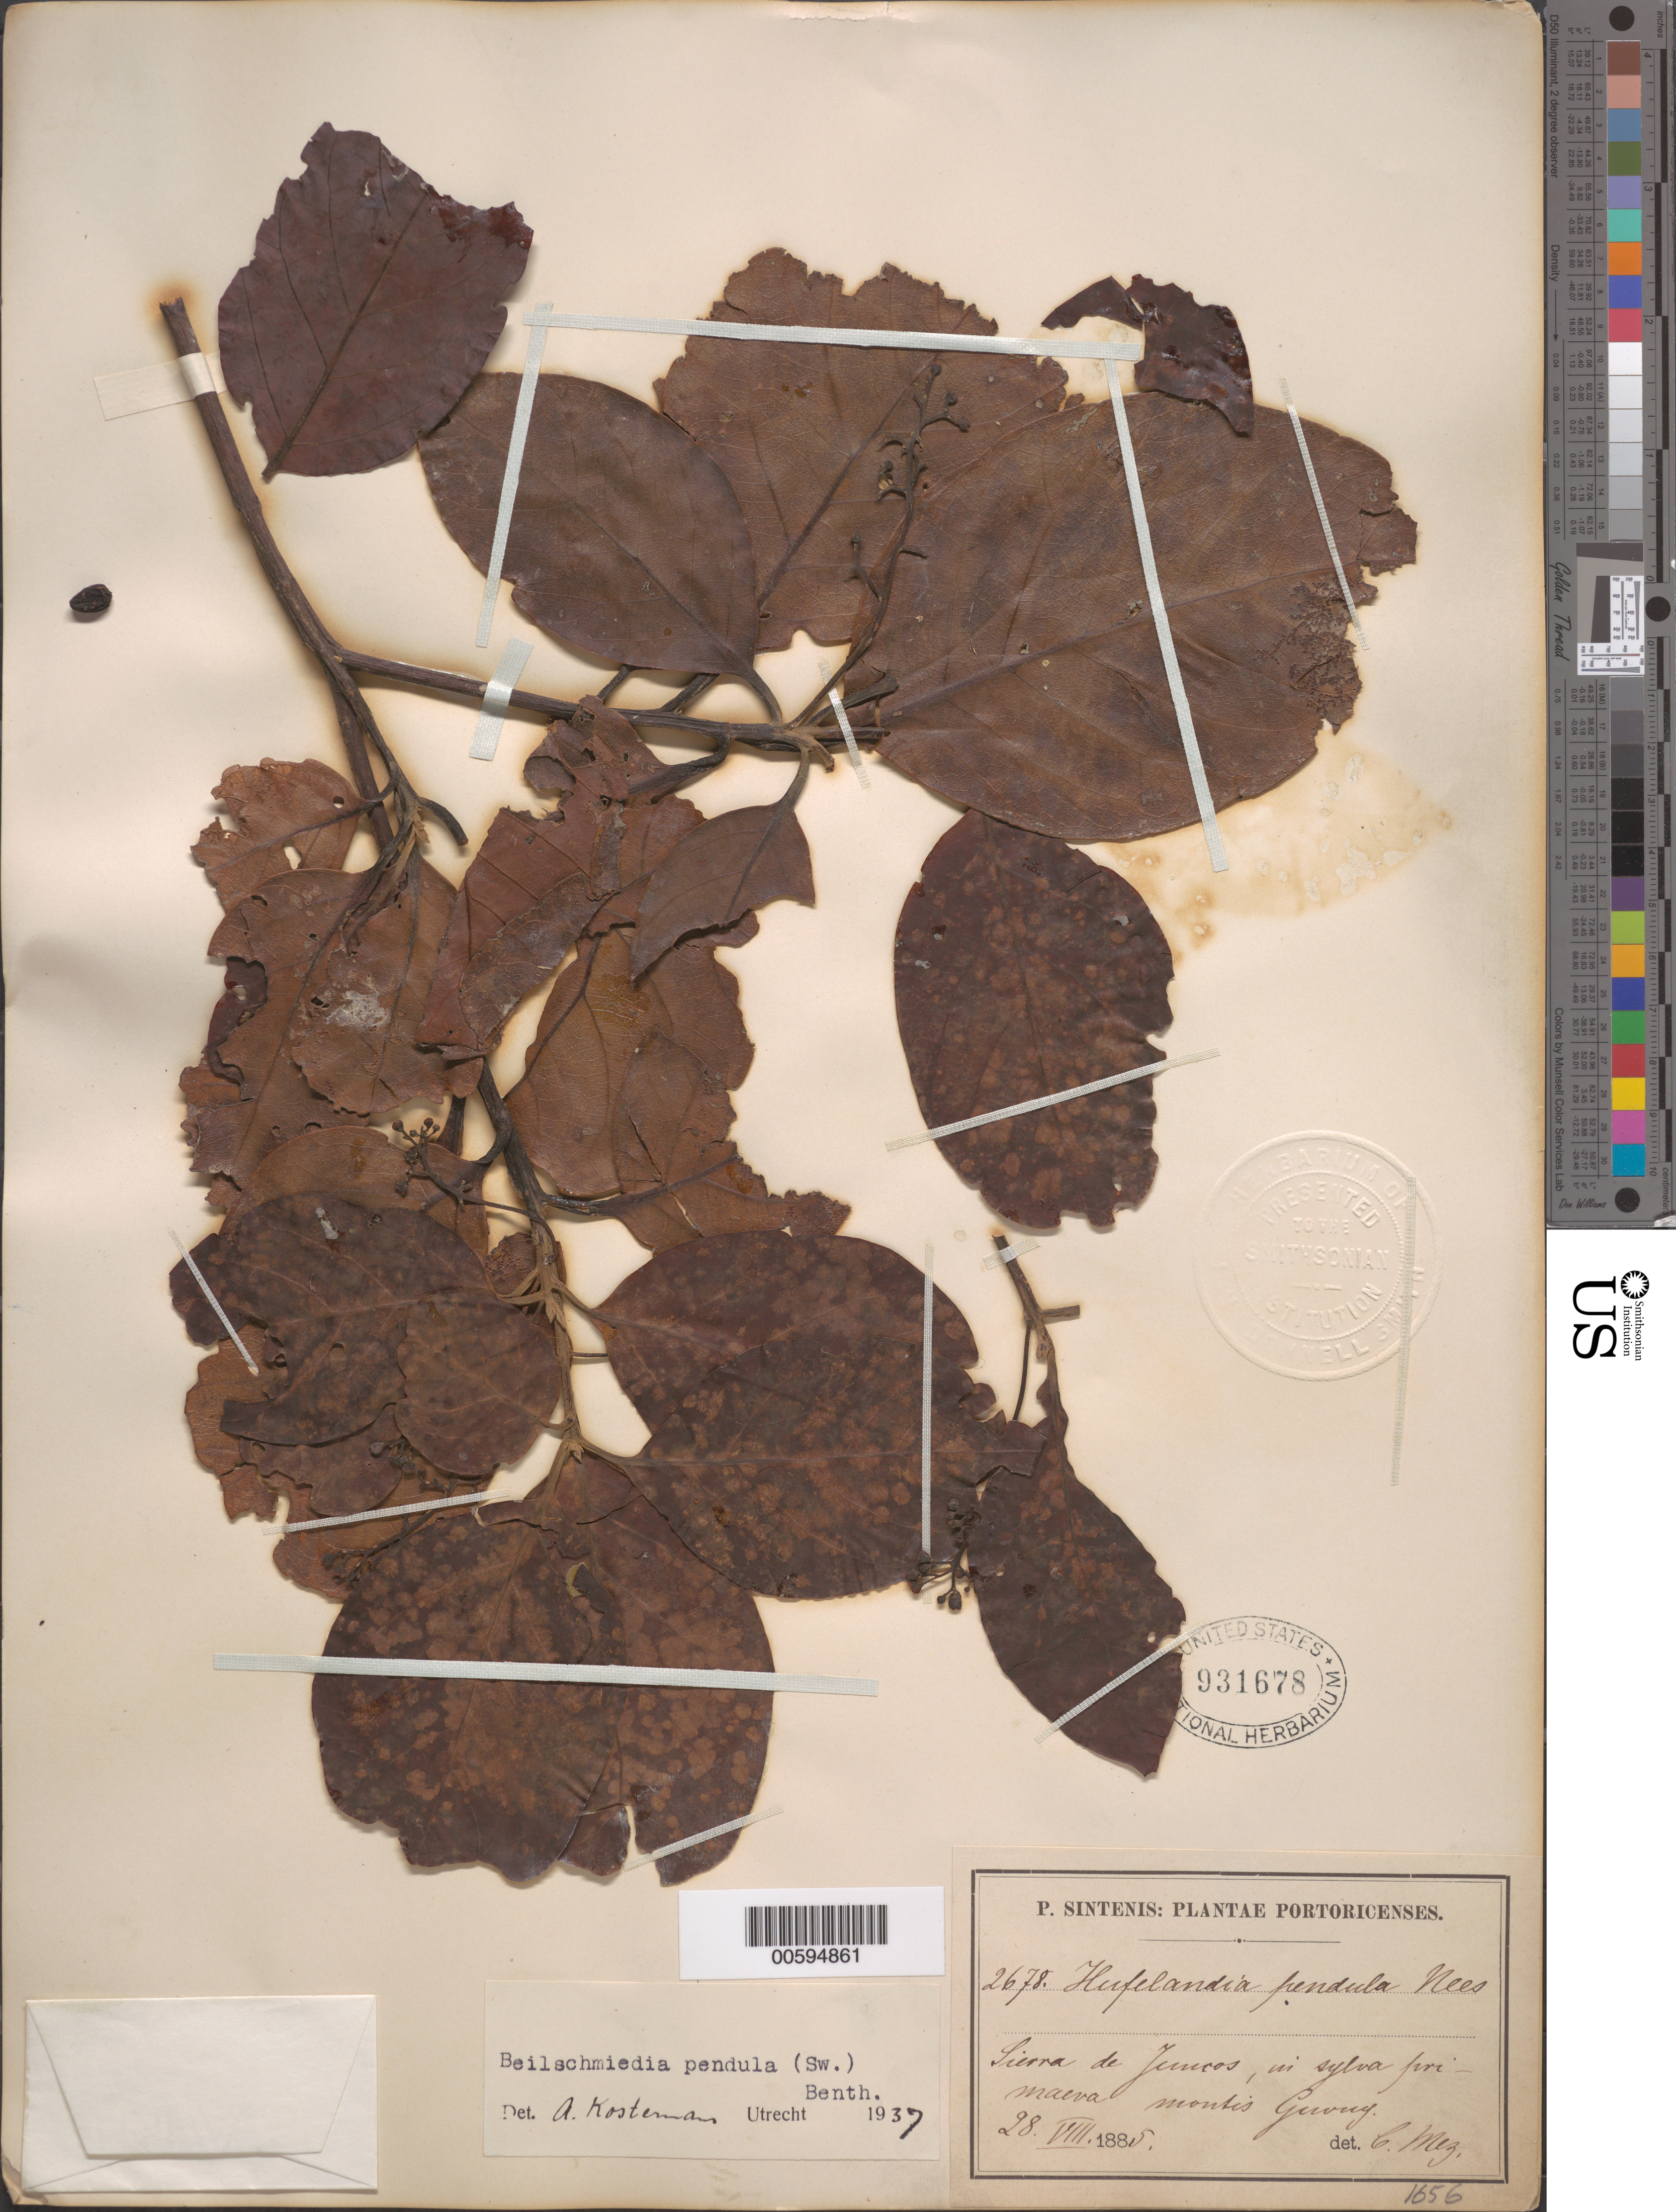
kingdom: Plantae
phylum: Tracheophyta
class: Magnoliopsida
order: Laurales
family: Lauraceae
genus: Beilschmiedia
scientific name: Beilschmiedia pendula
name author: (Sw.) Hemsl.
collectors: P. Sintenis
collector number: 2678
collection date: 1885-08-28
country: Puerto Rico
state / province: Juncos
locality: Portoricenses. Sierra de Juncos, in sylva primaeva montis Guvuy.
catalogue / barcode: US 931678